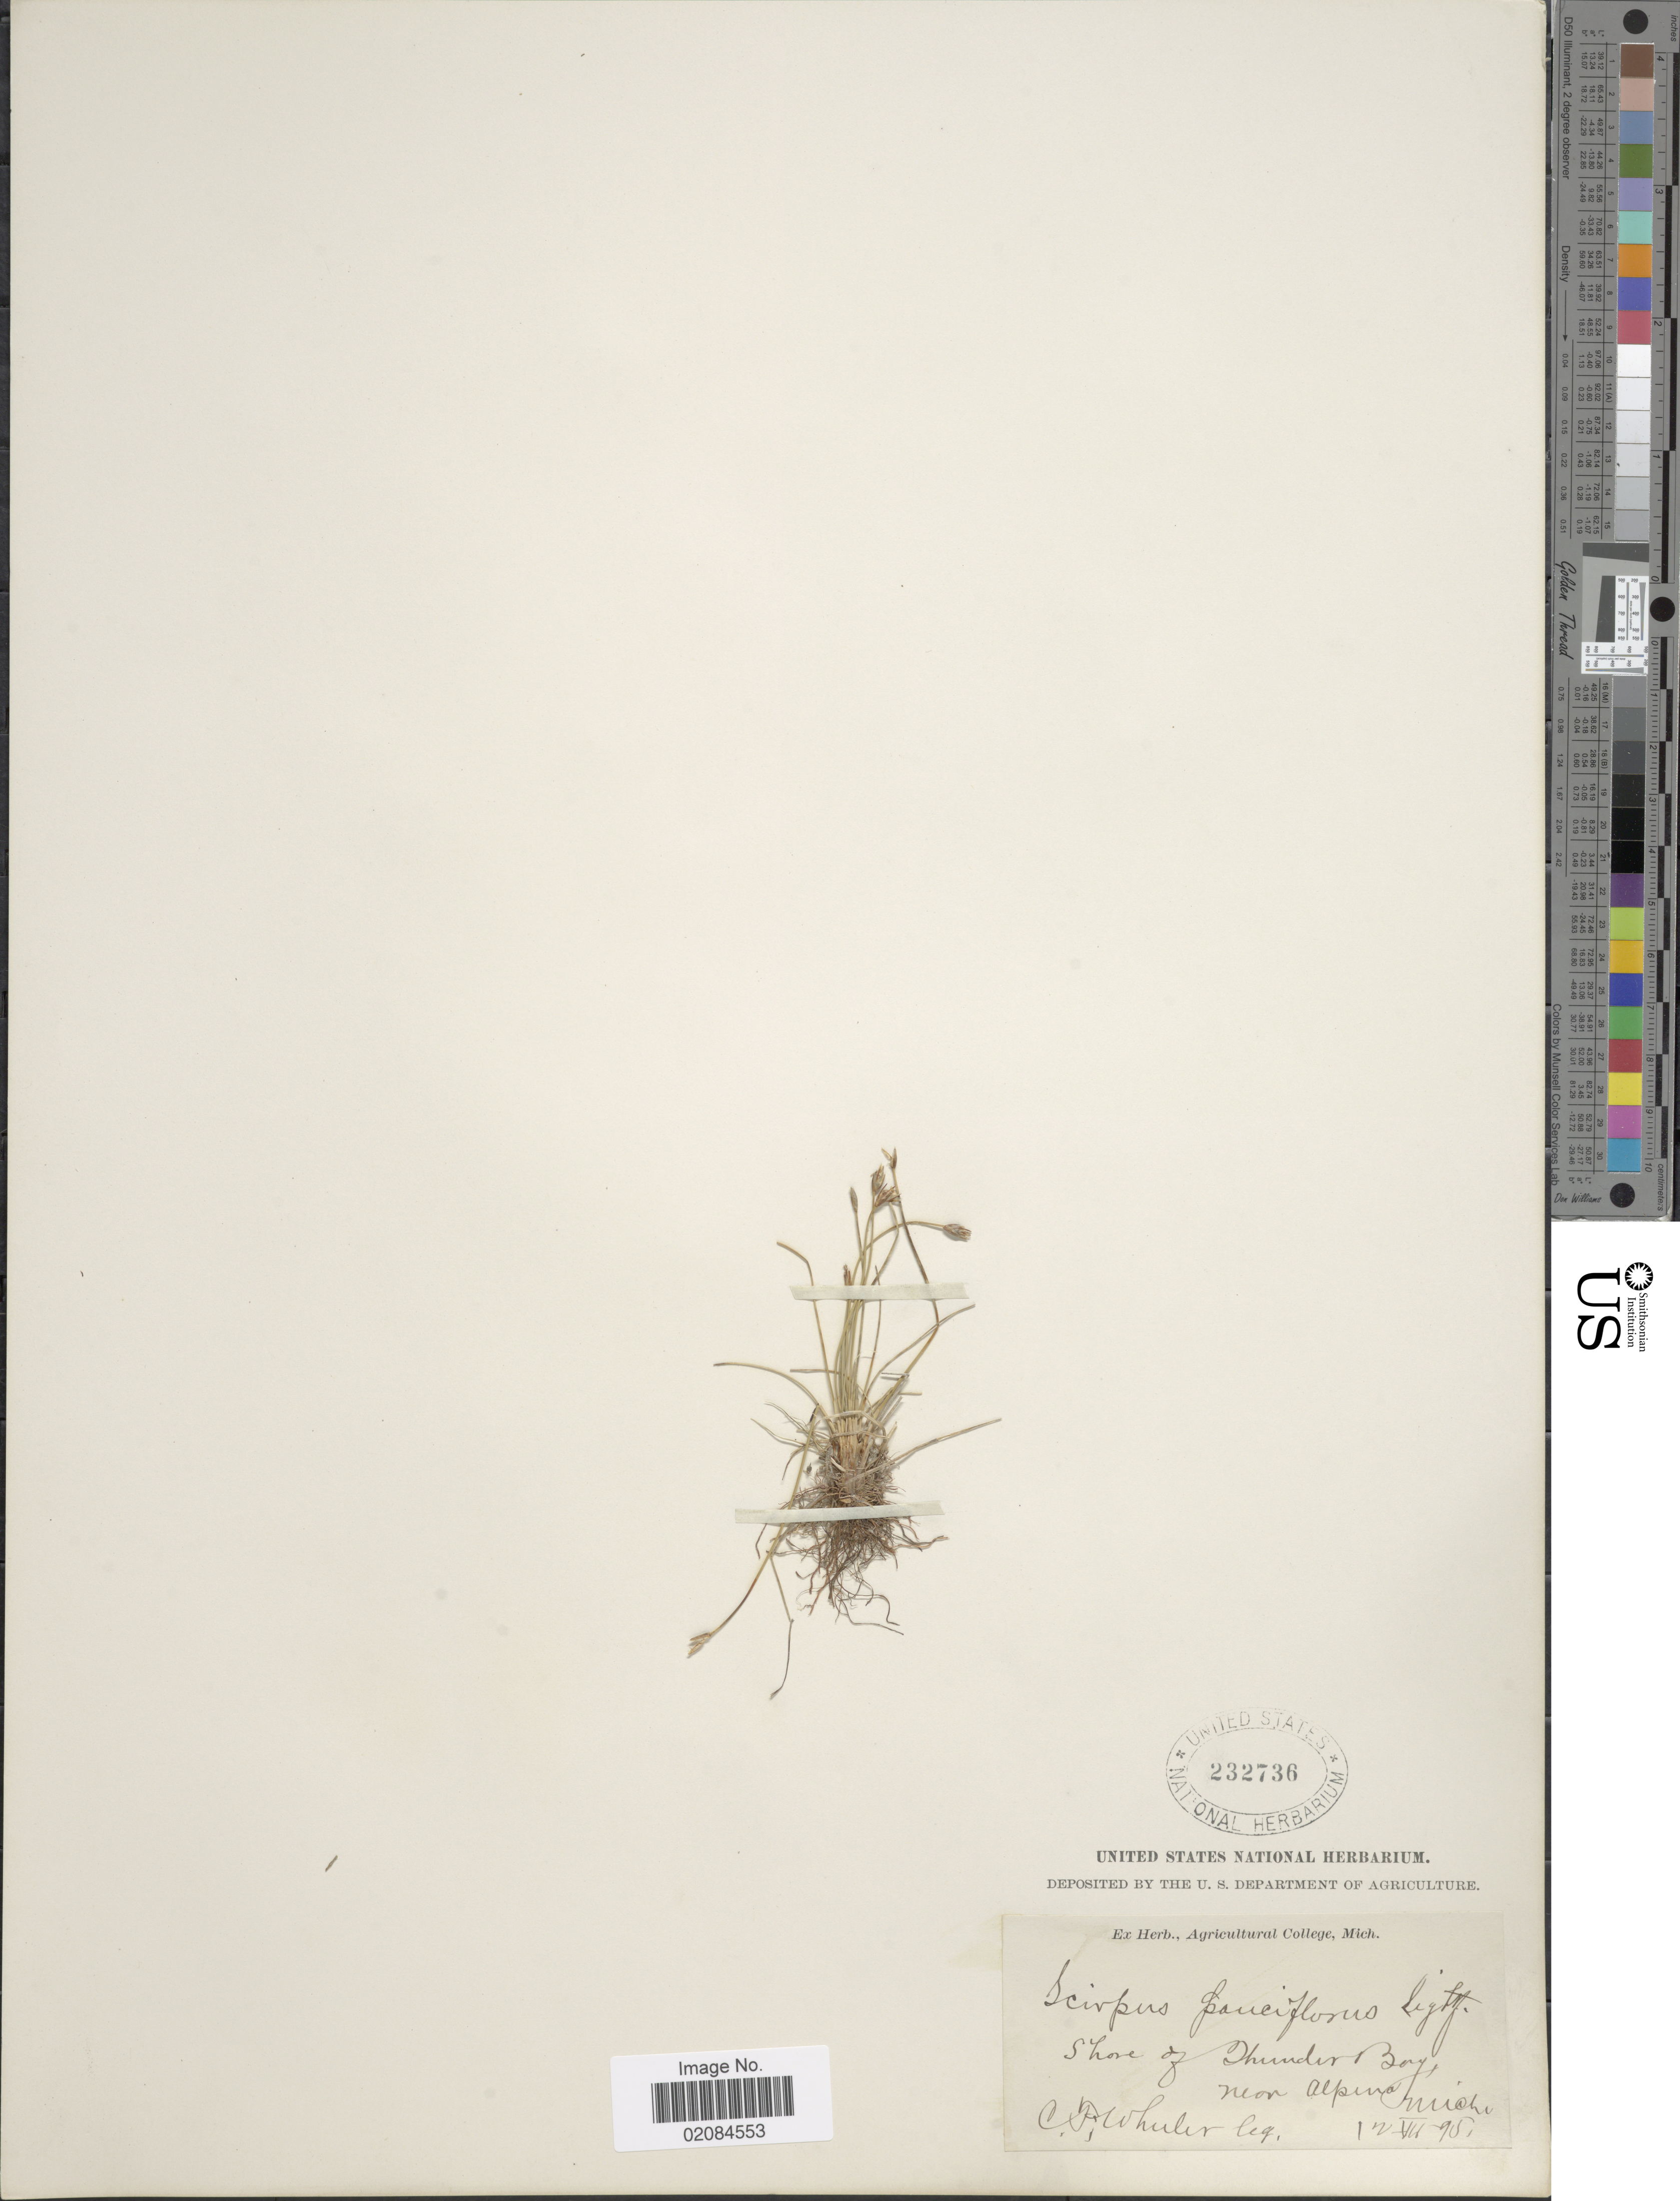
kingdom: Plantae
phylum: Tracheophyta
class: Liliopsida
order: Poales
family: Cyperaceae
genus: Eleocharis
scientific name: Eleocharis quinqueflora subsp. fernaldii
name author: (Svenson) Hultén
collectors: C. Wheeler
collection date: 1895-07-12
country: United States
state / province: Michigan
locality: Shore of Thunder Bay near Alpena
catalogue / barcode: US 232736